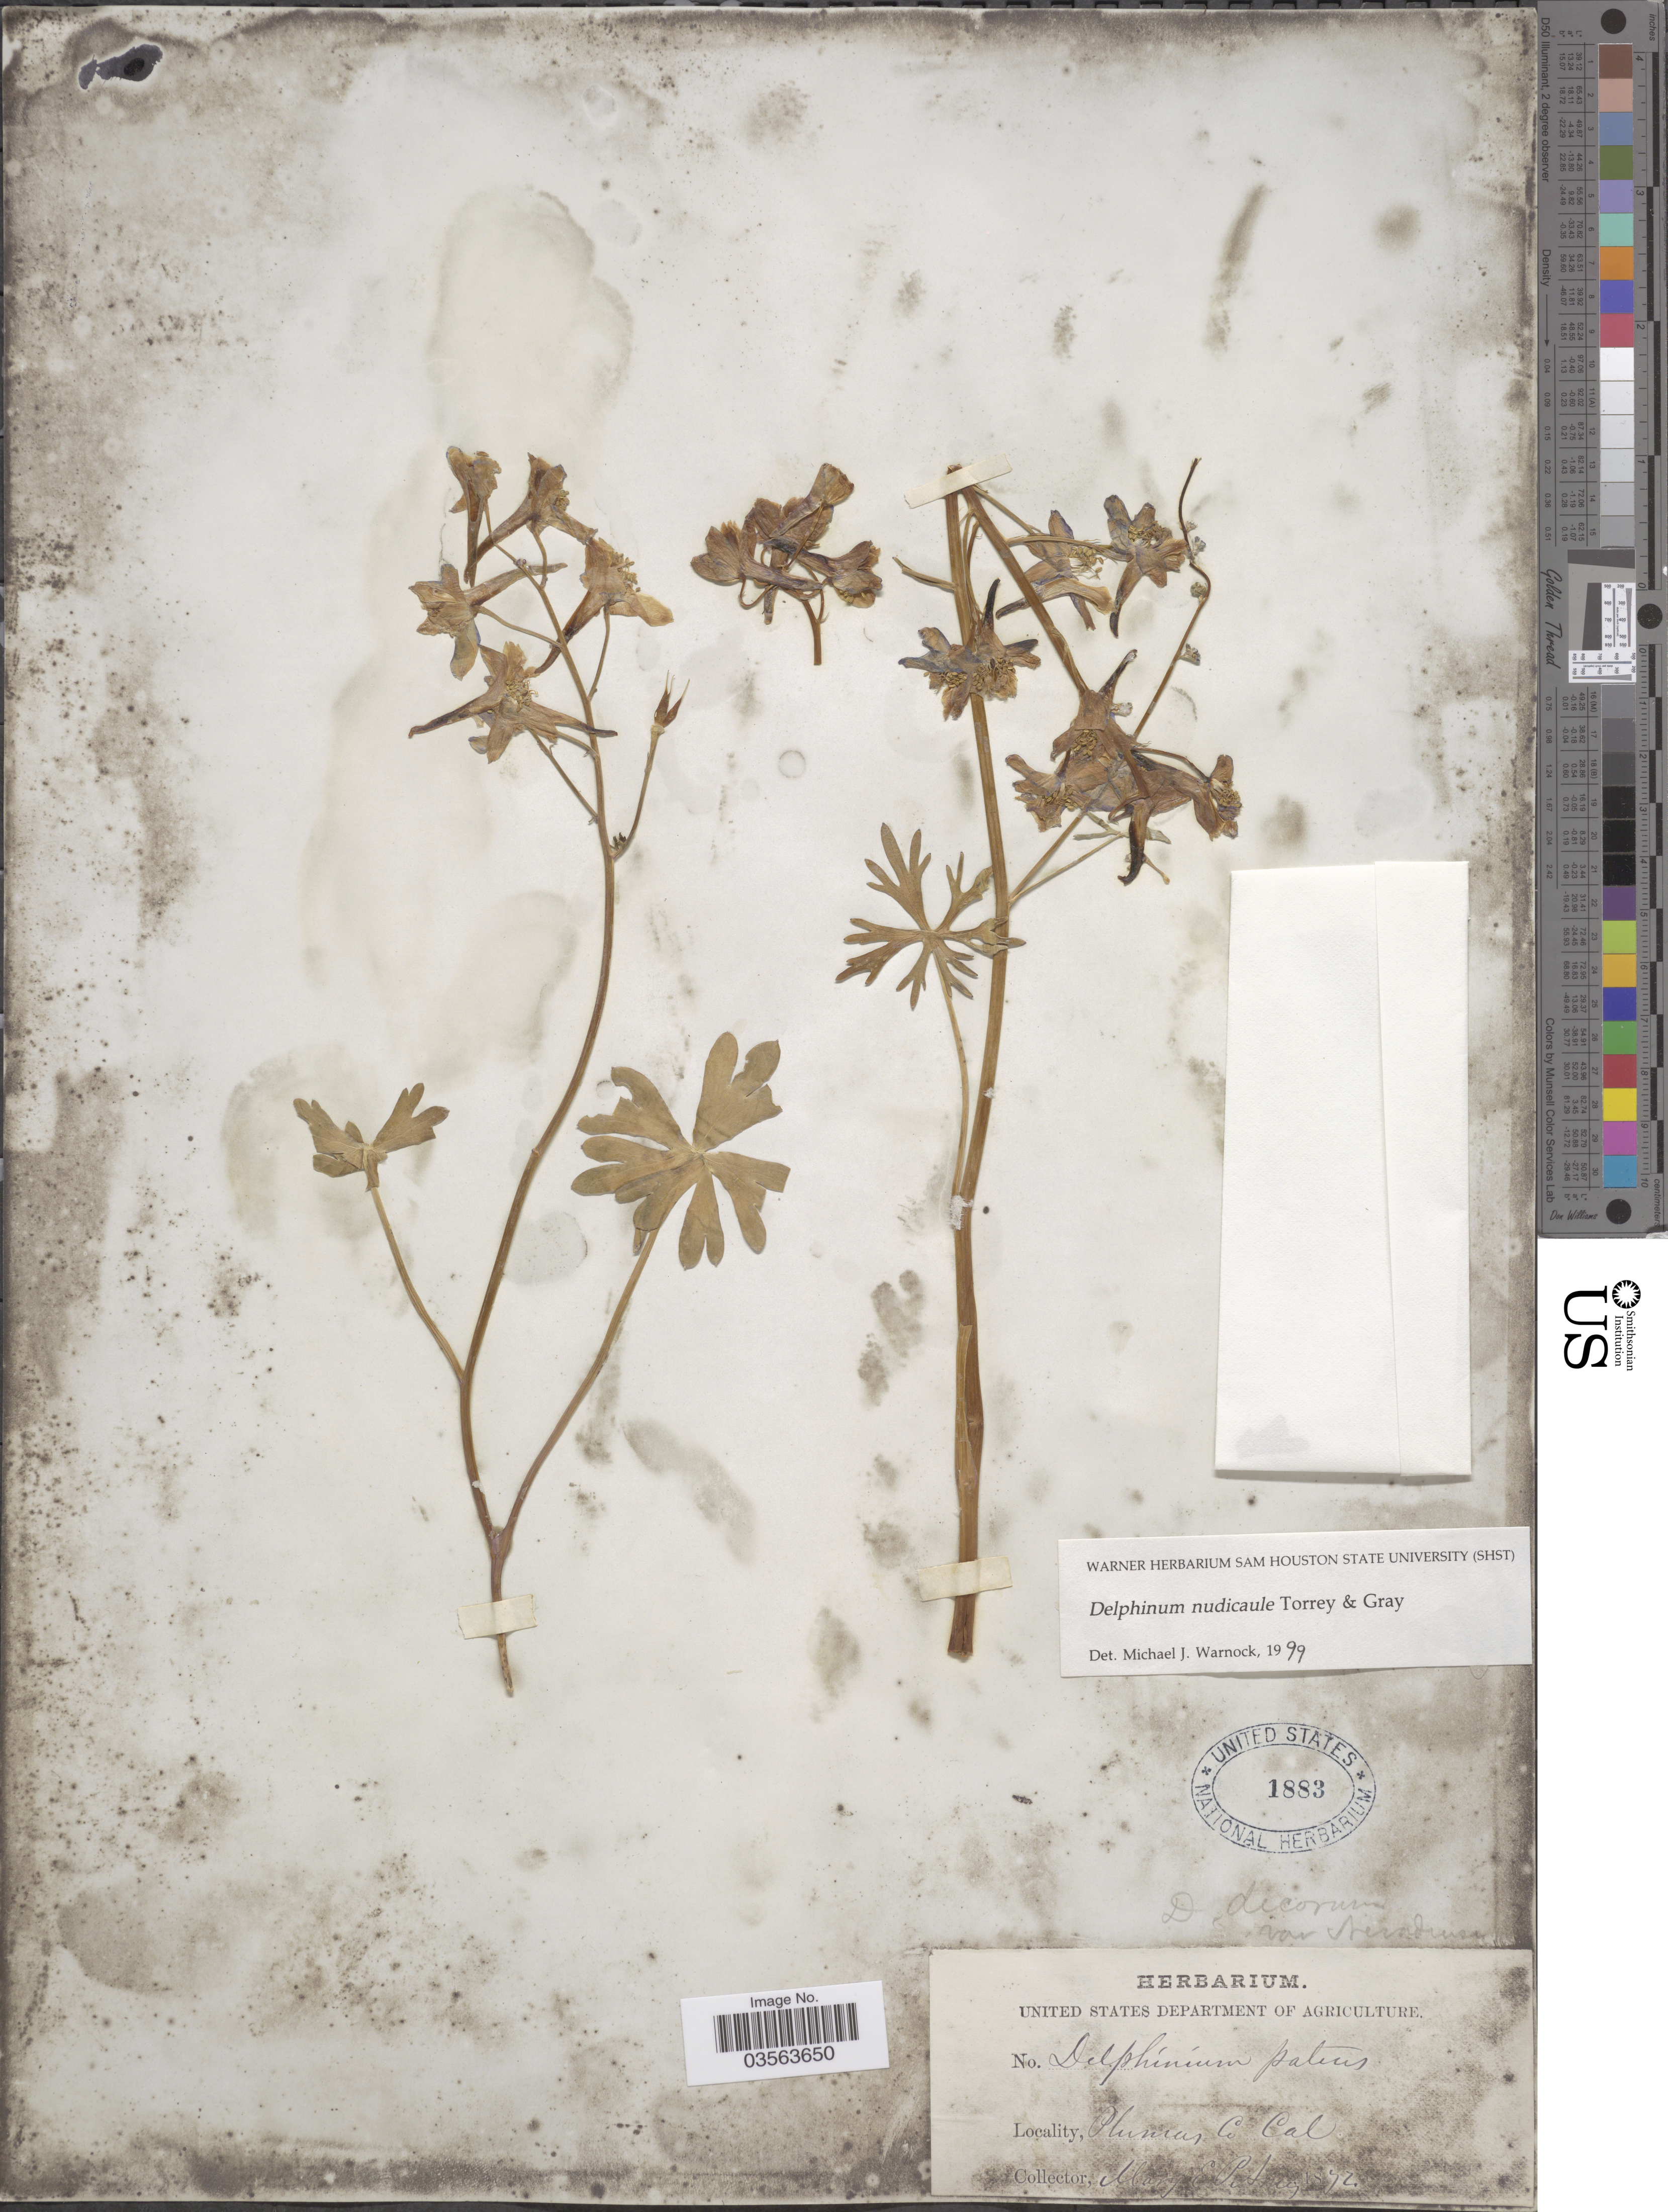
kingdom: Plantae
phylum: Tracheophyta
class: Magnoliopsida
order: Ranunculales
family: Ranunculaceae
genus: Delphinium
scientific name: Delphinium nudicaule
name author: Torr. & A. Gray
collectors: M. E. P. Ames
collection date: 1872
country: United States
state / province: California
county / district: Plumas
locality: Plumas Co.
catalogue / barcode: US 1883